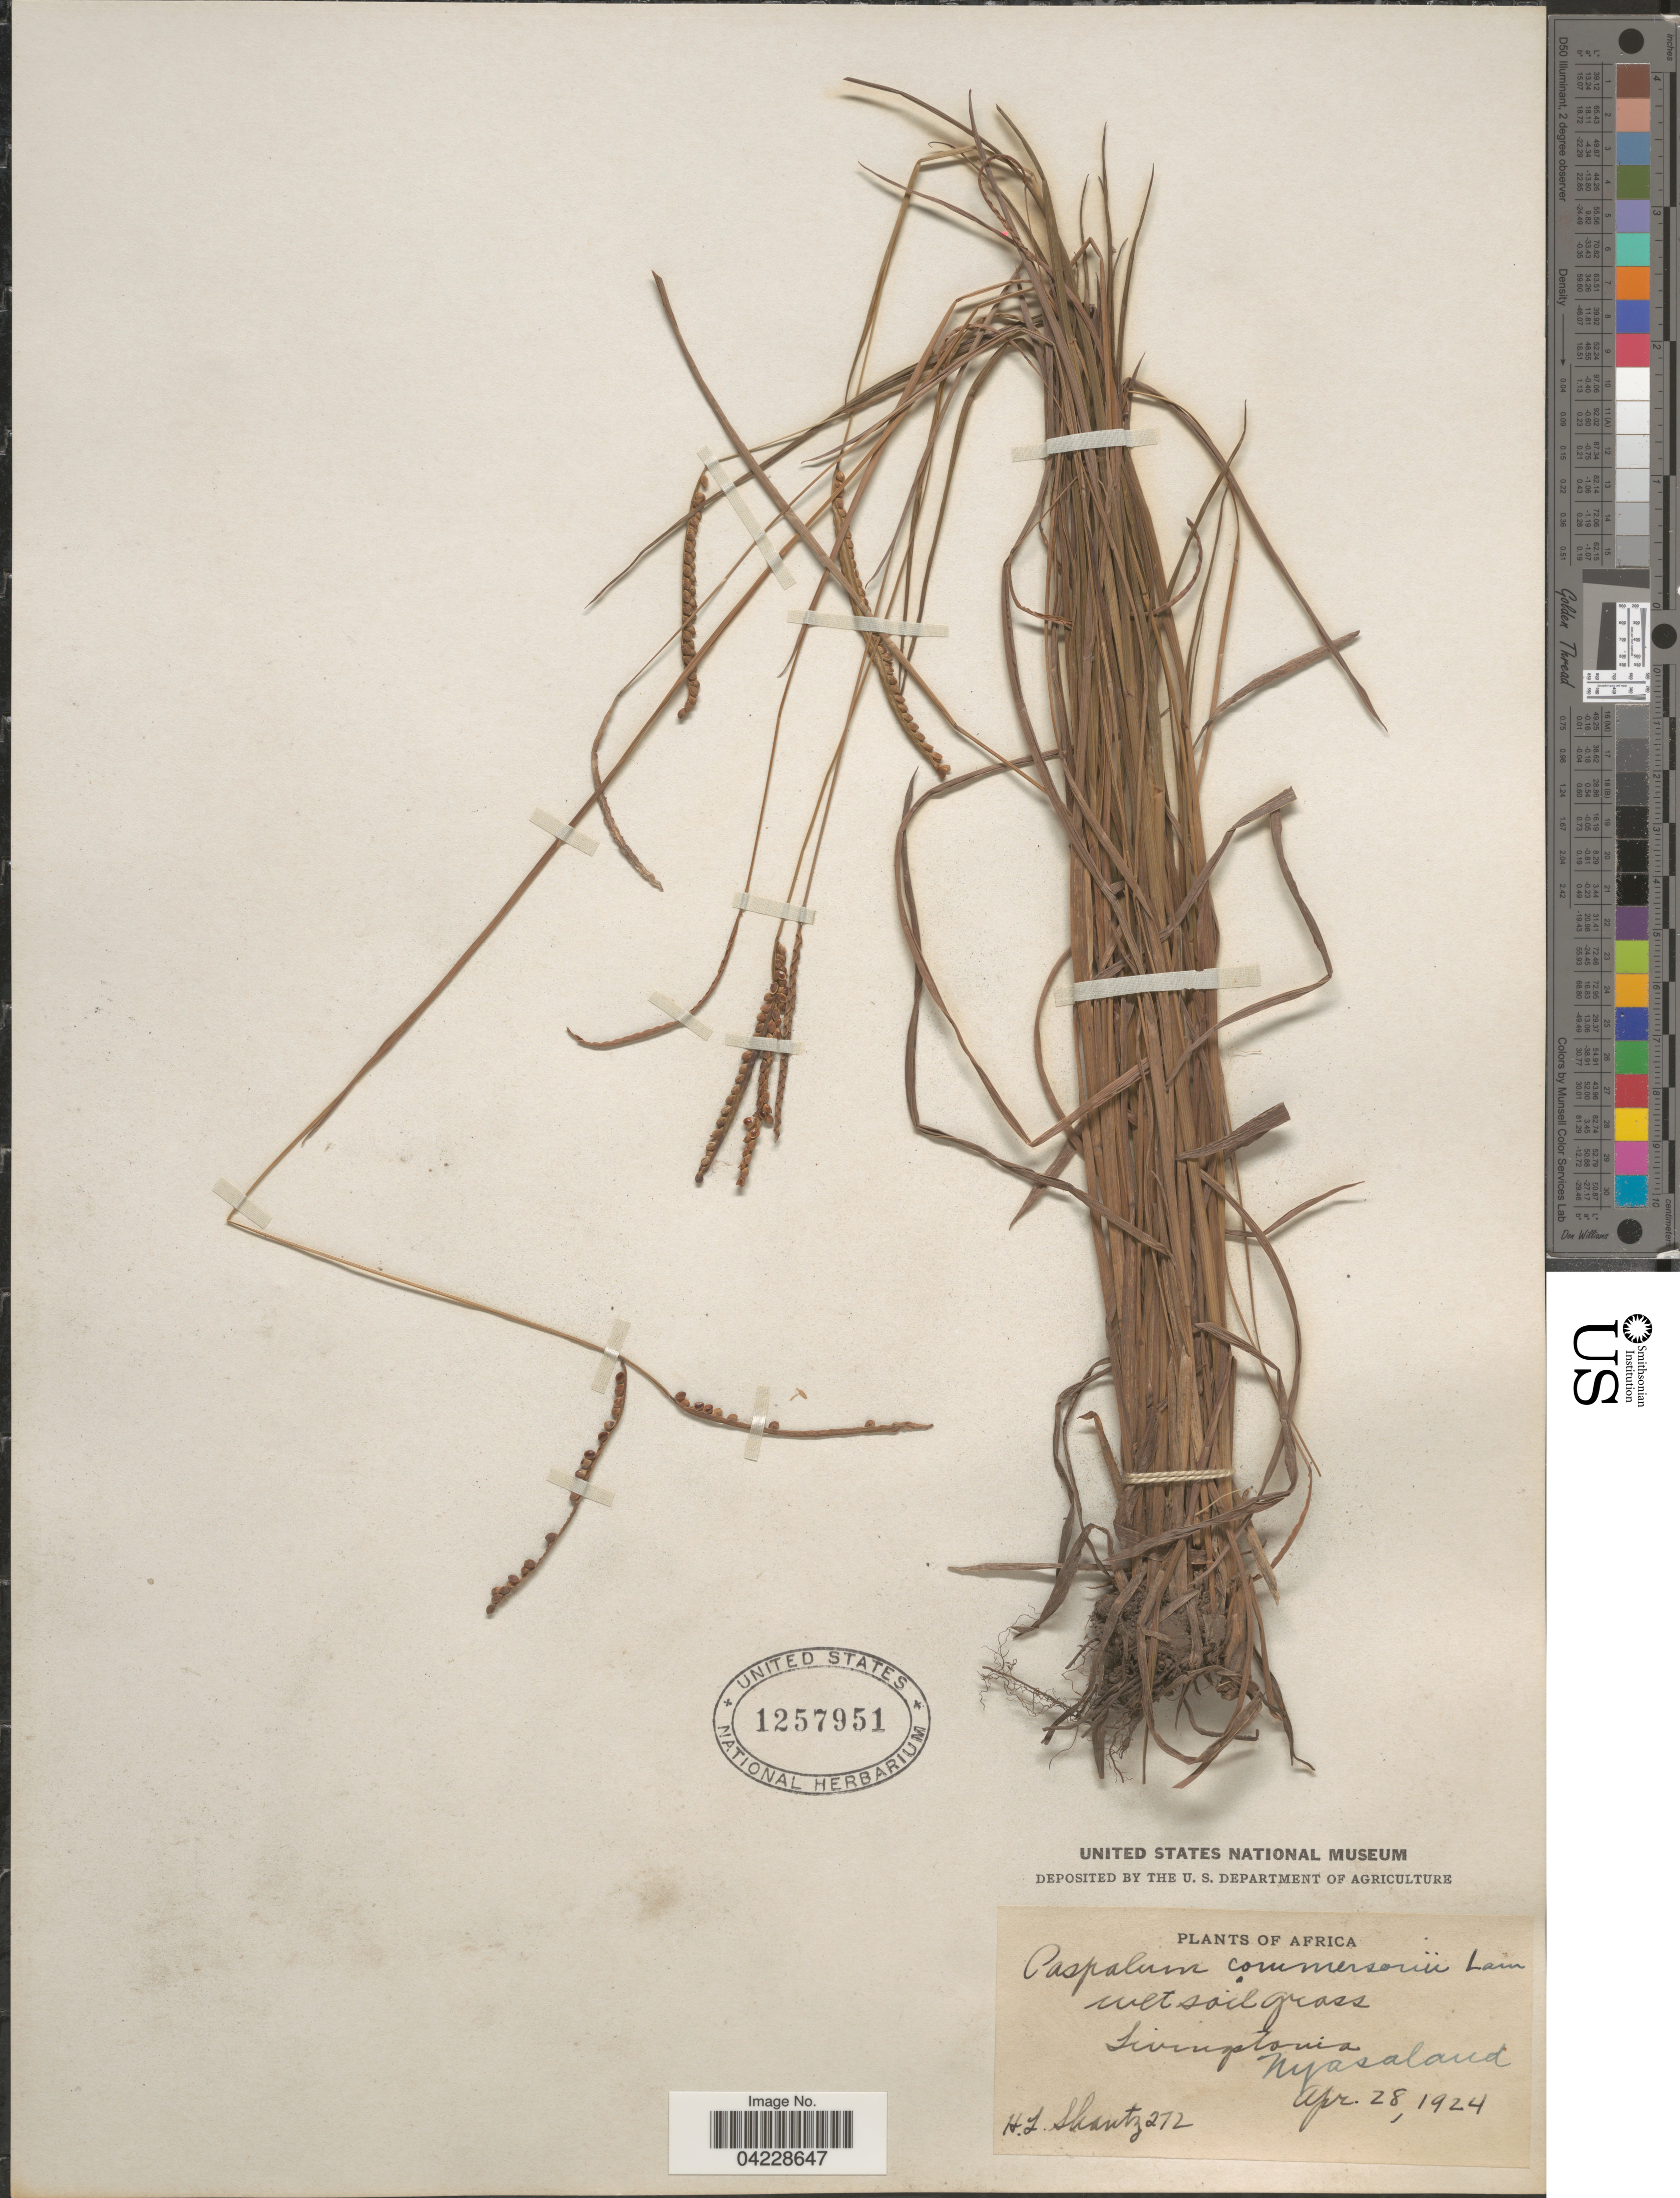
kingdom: Plantae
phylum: Tracheophyta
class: Liliopsida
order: Poales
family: Poaceae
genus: Paspalum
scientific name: Paspalum scrobiculatum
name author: L.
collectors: H. Shantz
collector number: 272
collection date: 1924-04-28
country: Malawi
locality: Livingstonia. Nyasaland.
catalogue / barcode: US 1257951